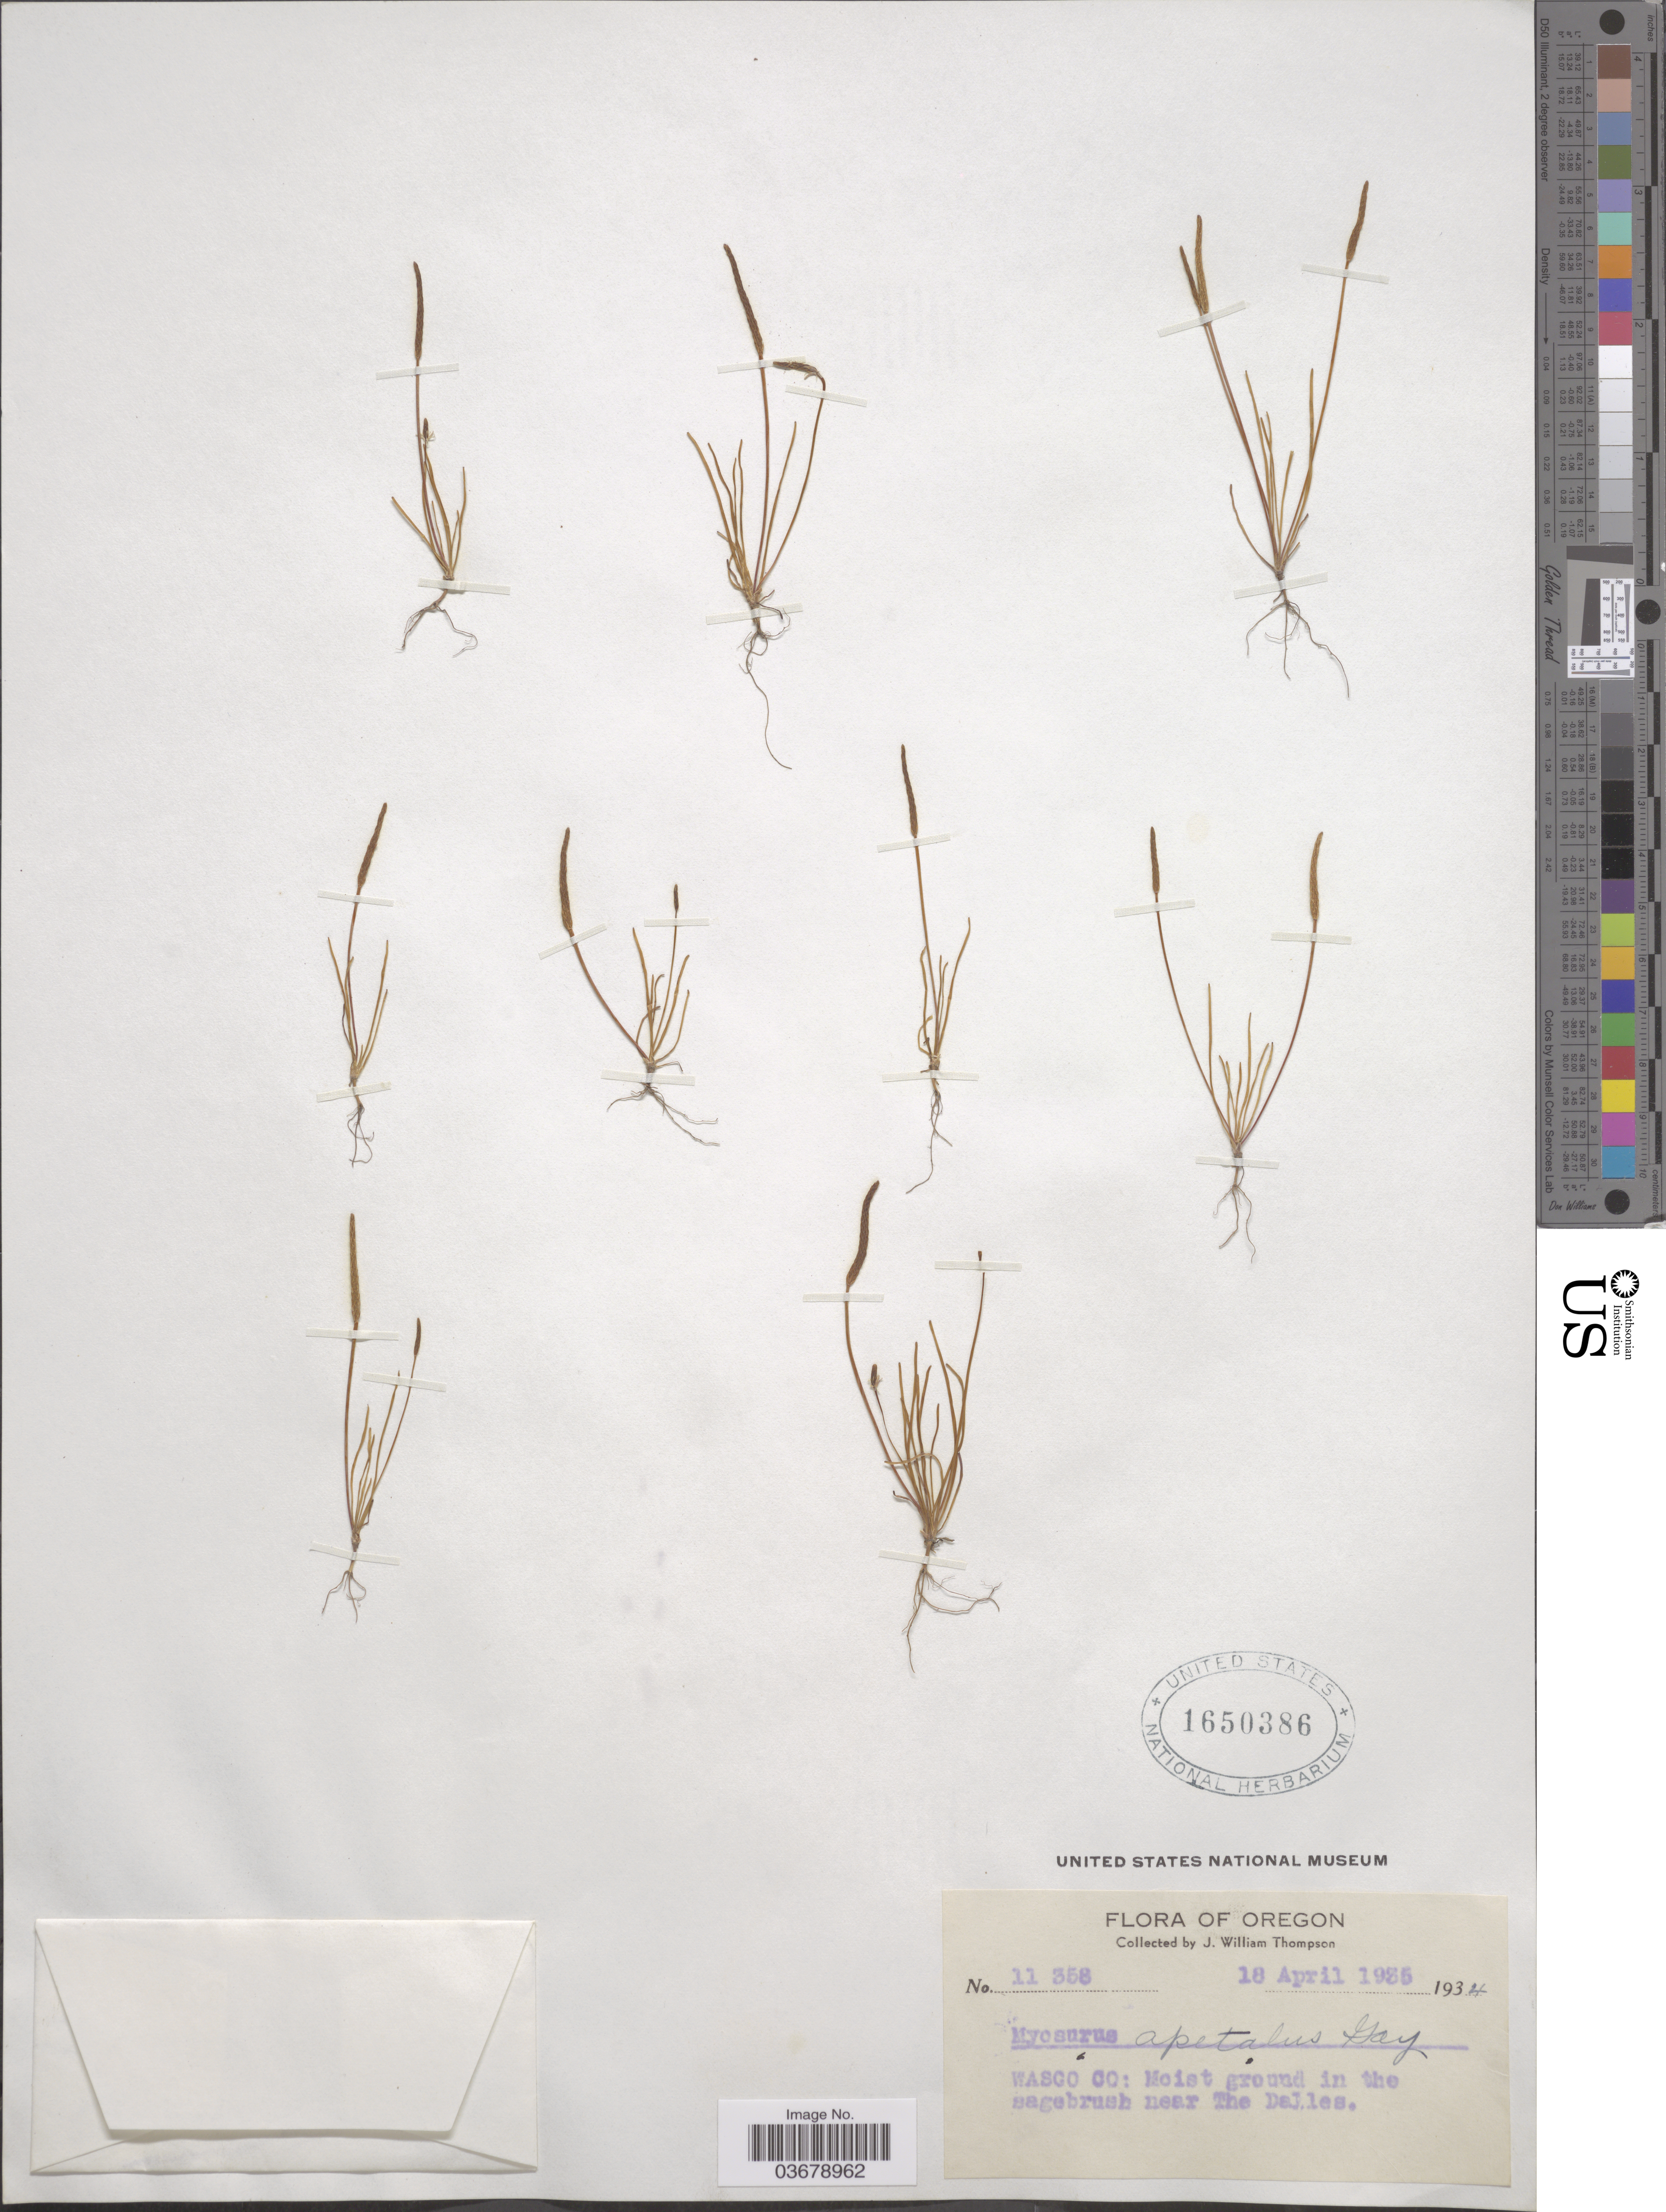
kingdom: Plantae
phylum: Tracheophyta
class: Magnoliopsida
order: Ranunculales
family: Ranunculaceae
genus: Myosurus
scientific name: Myosurus lepturus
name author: (A. Gray) Howell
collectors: J. W. Thompson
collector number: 11358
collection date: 1935-04-18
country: United States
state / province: Oregon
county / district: Wasco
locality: Wasco Co: Moist ground in the sagebrush near The Dalles.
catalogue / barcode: US 1650386